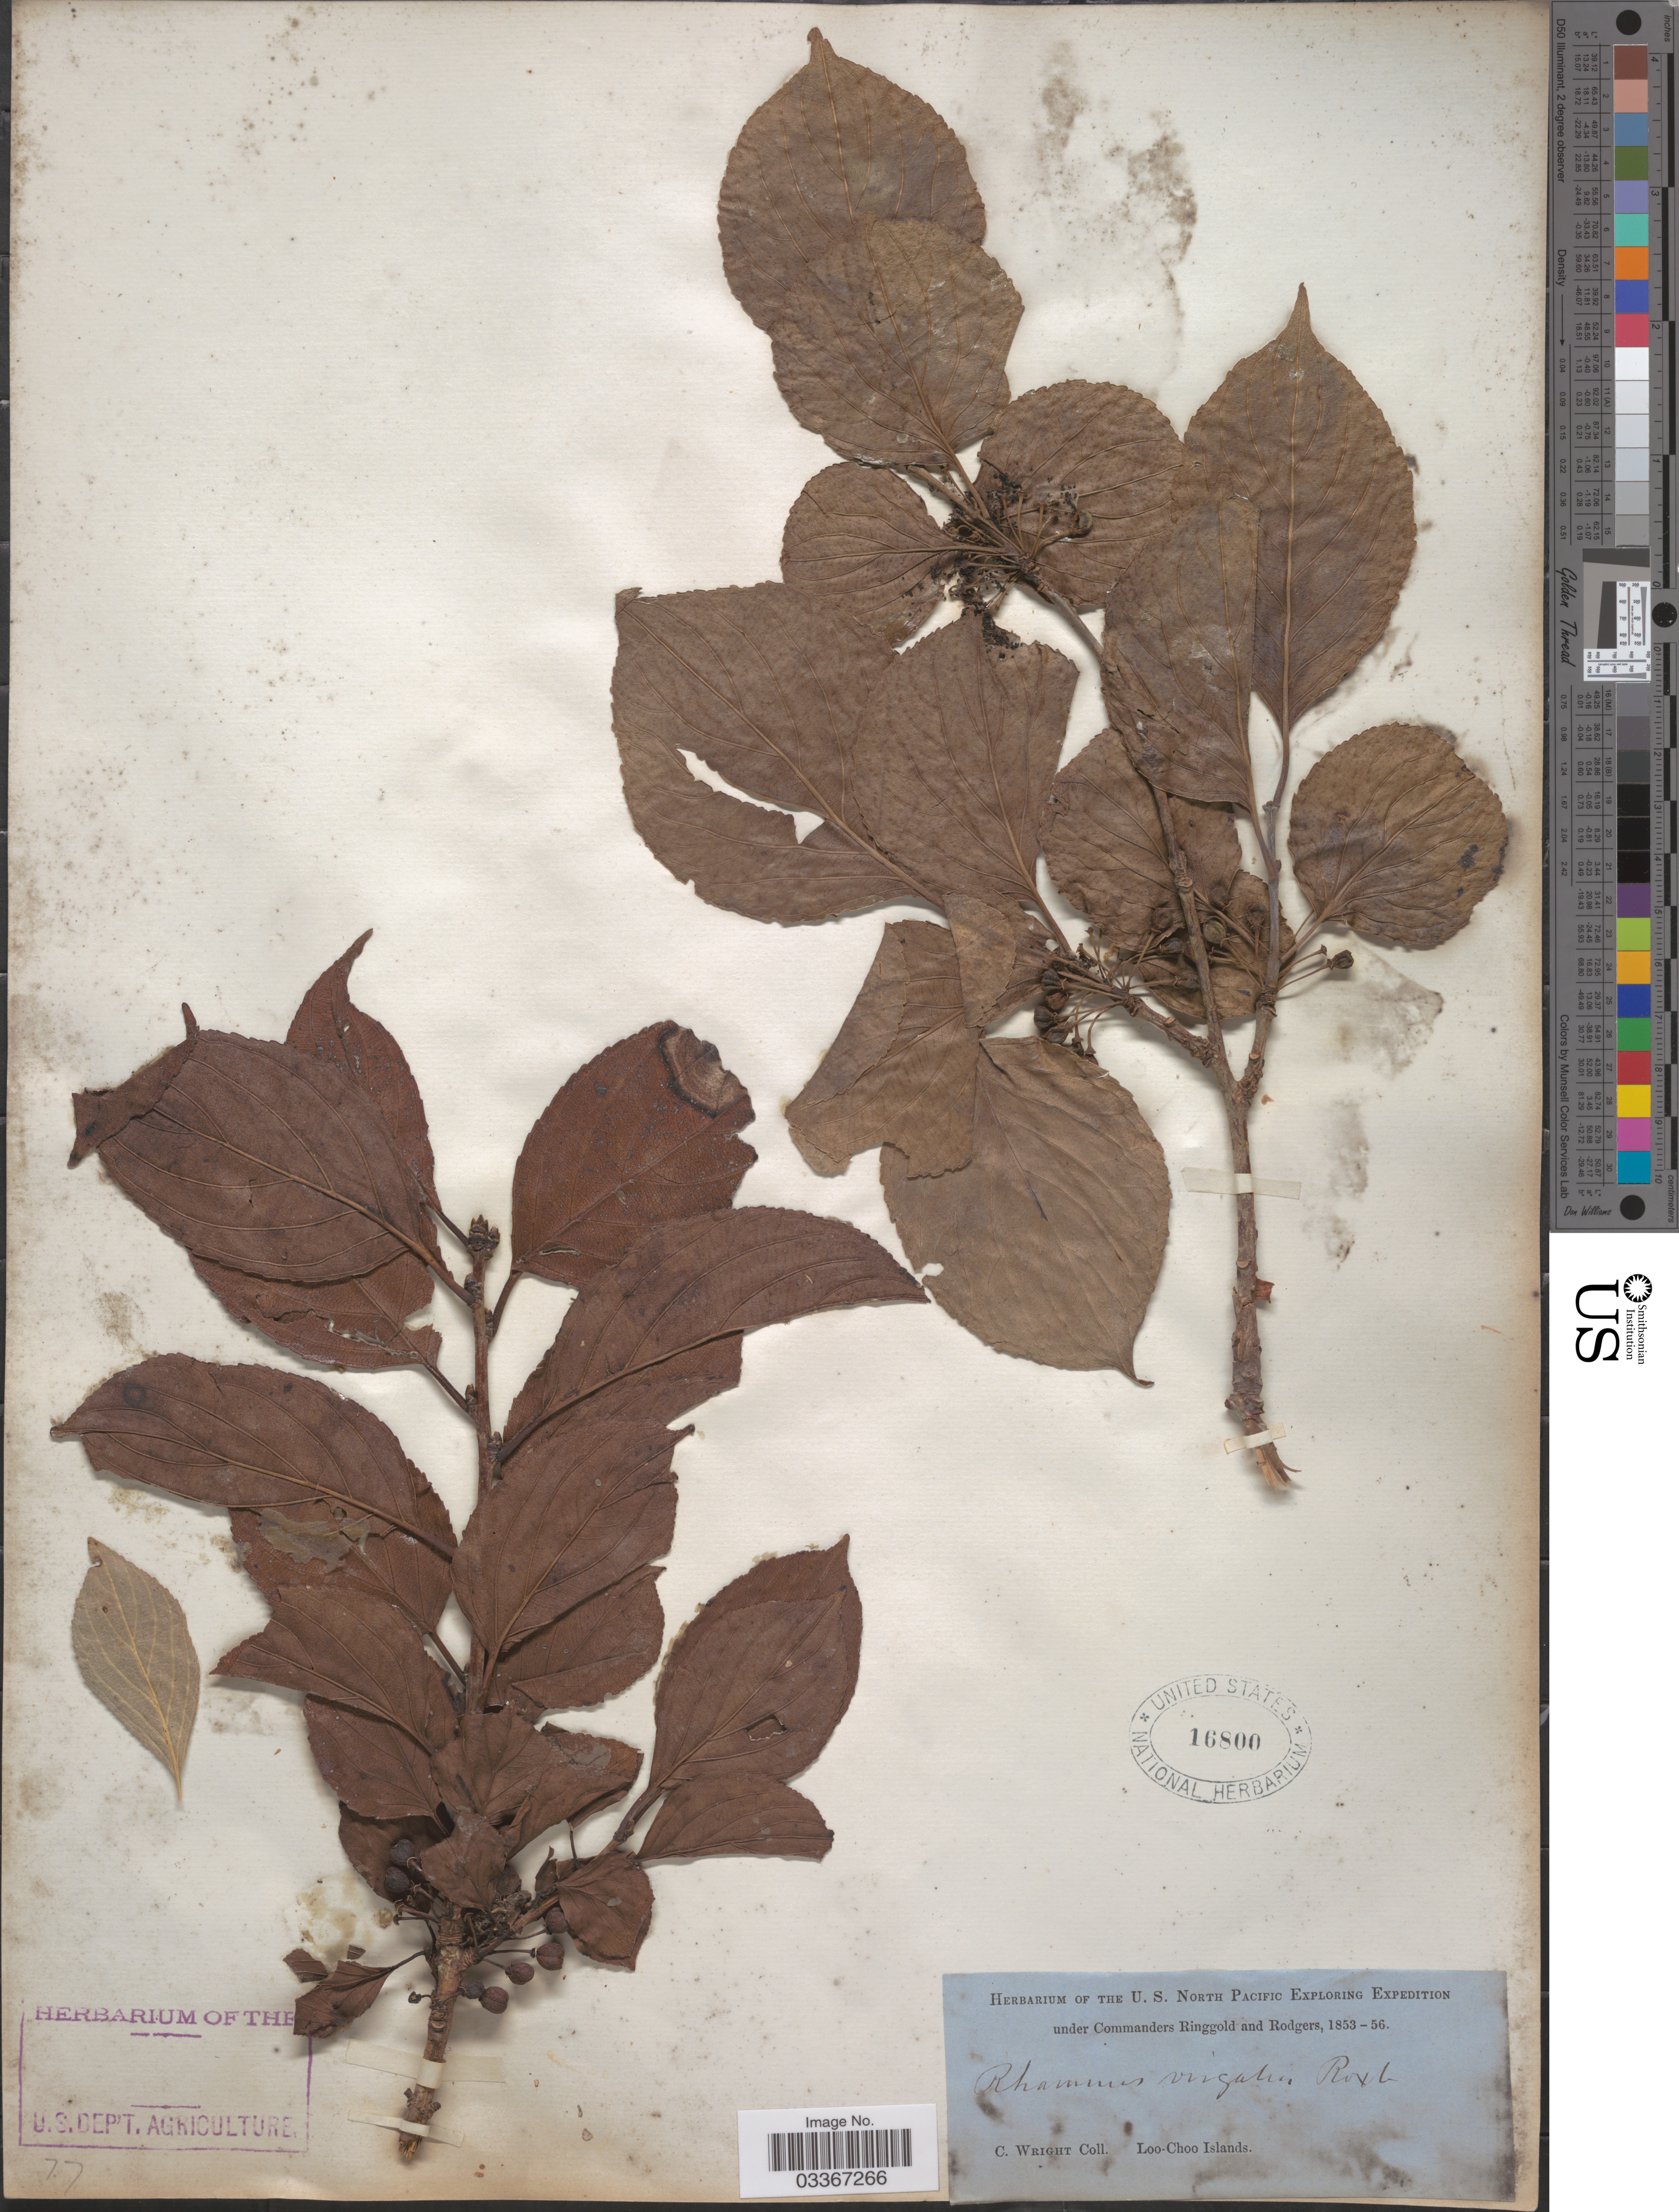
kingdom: Plantae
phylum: Tracheophyta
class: Magnoliopsida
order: Rosales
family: Rhamnaceae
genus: Rhamnus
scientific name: Rhamnus virgata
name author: Roxb.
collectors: C. Wright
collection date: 1853/1856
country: Japan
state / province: Okinawa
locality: Loo-Choo Islands.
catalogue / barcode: US 16800